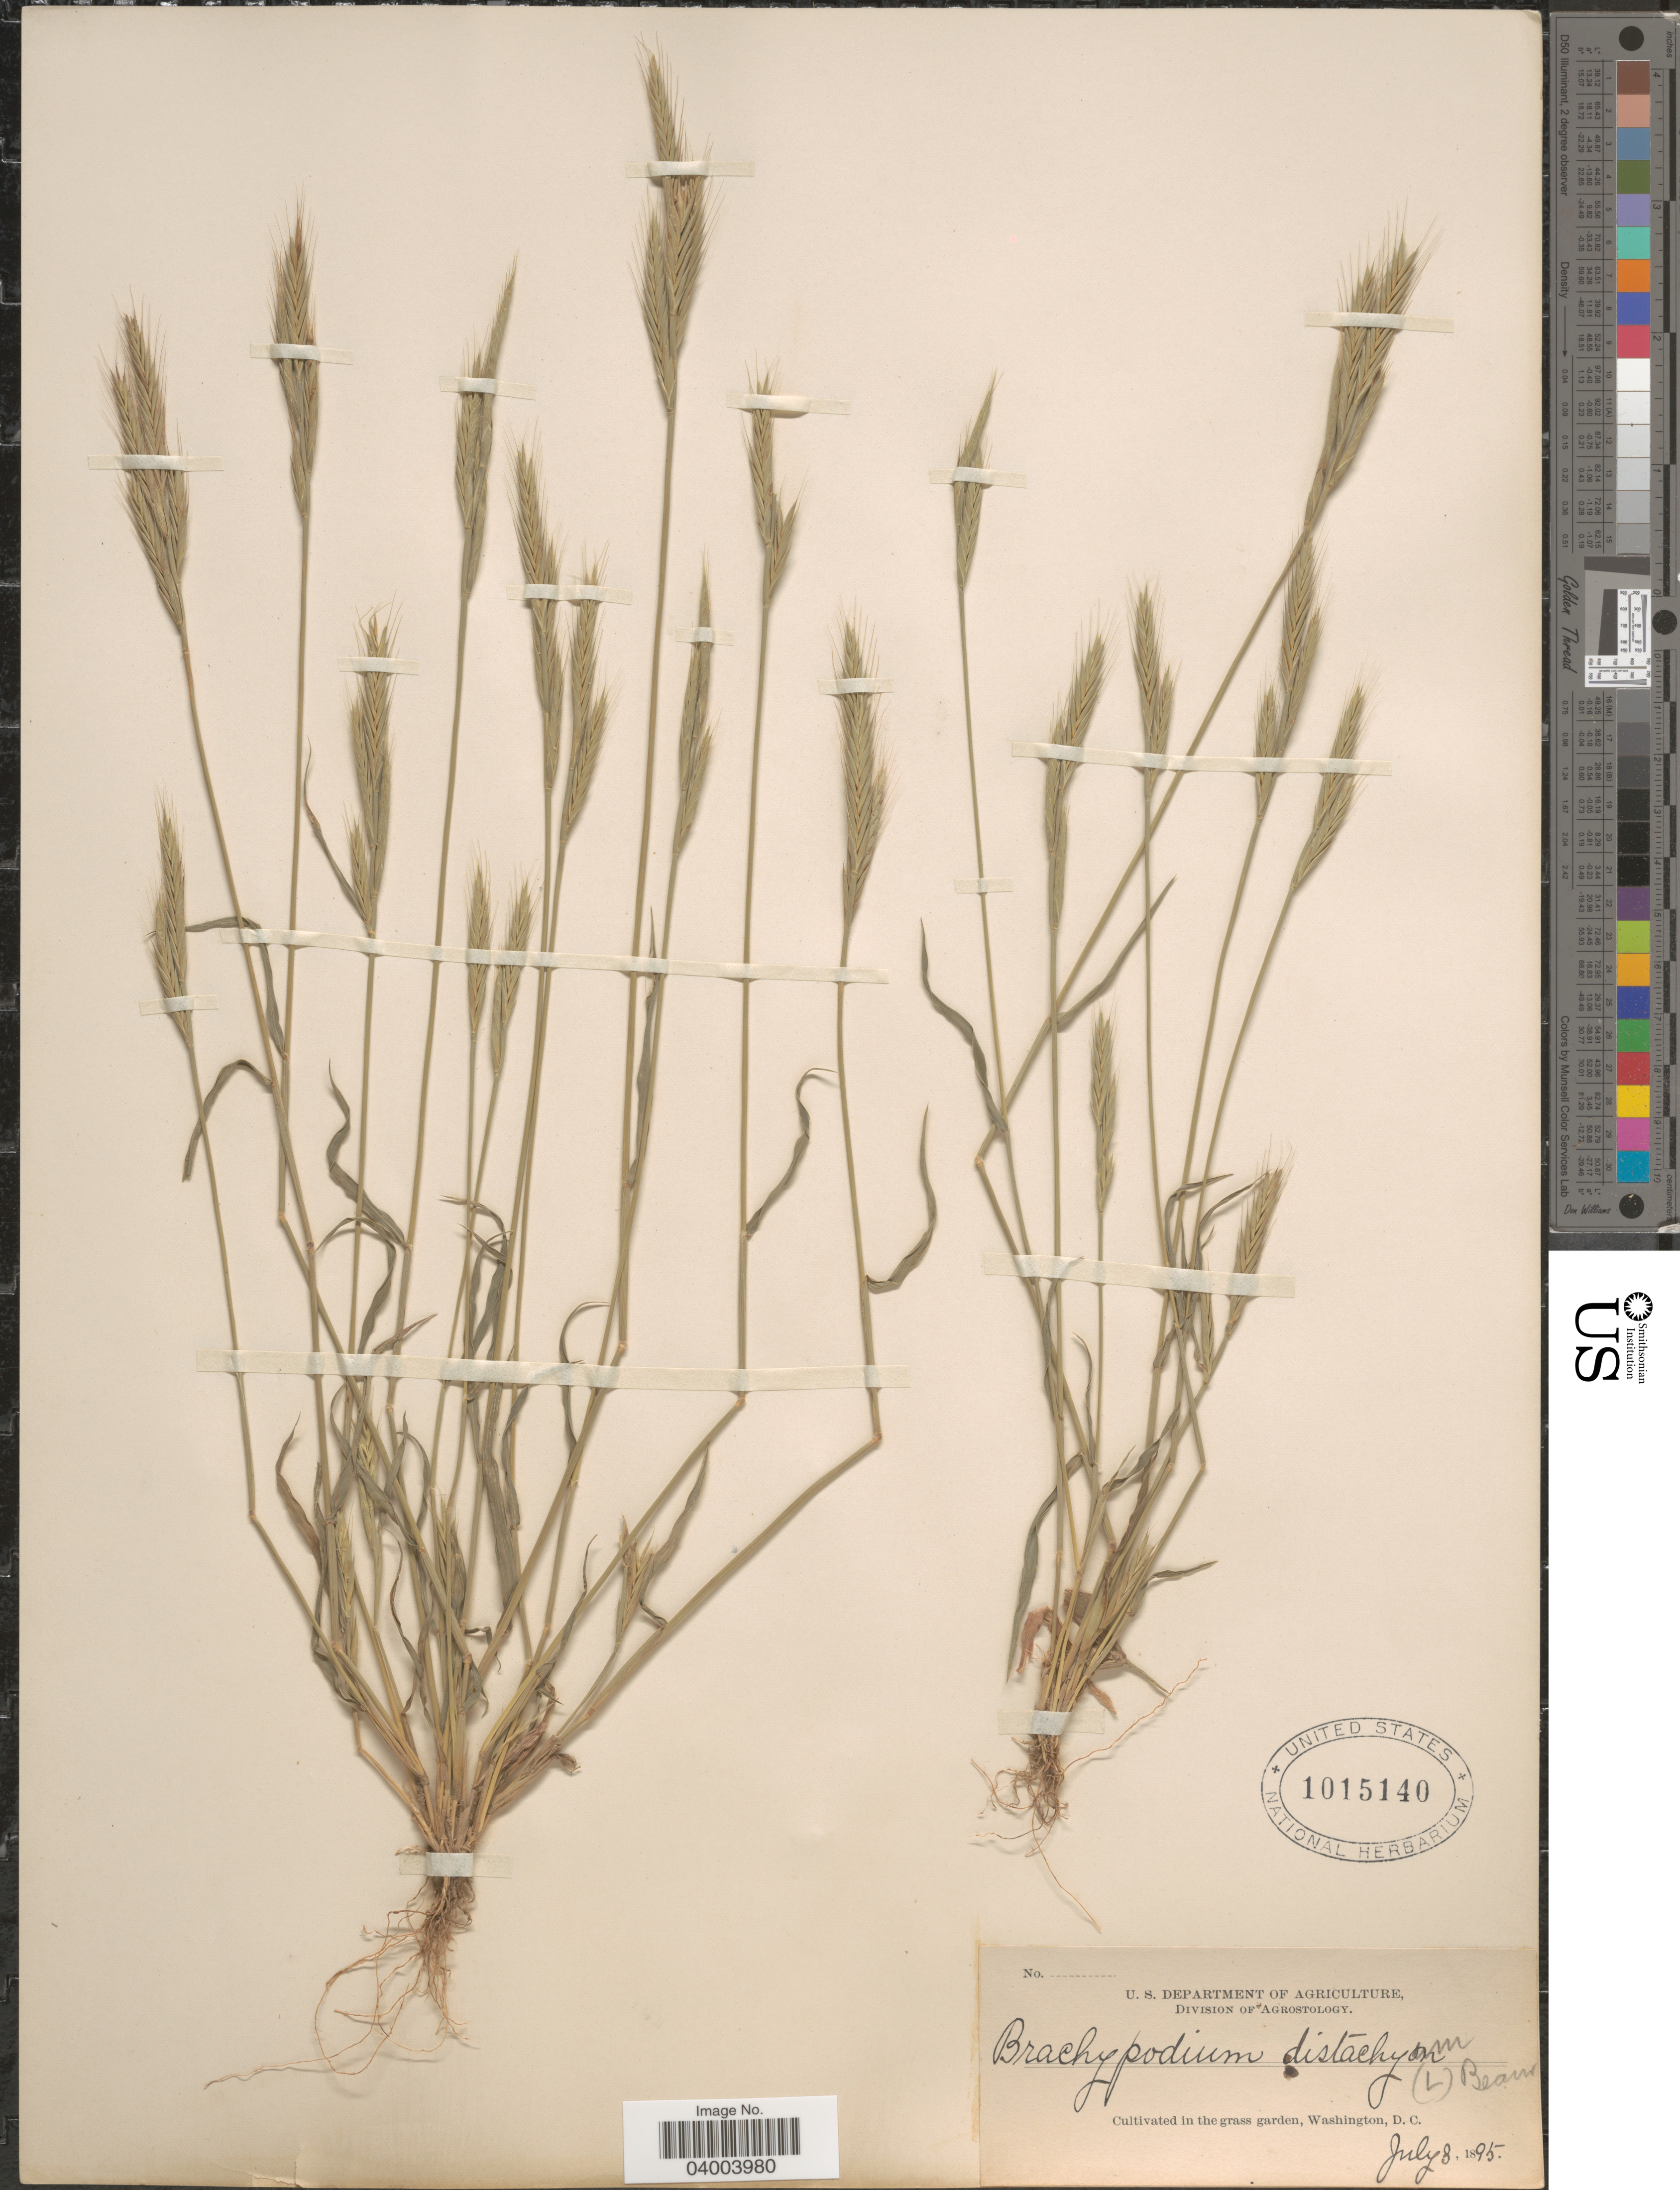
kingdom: Plantae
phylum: Tracheophyta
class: Liliopsida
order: Poales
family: Poaceae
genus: Brachypodium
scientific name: Brachypodium distachyon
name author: (L.) P. Beauv.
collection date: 1895-07-03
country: United States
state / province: District of Columbia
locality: Cultivated in the grass garden, Washington, D. C.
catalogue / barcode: US 1015140